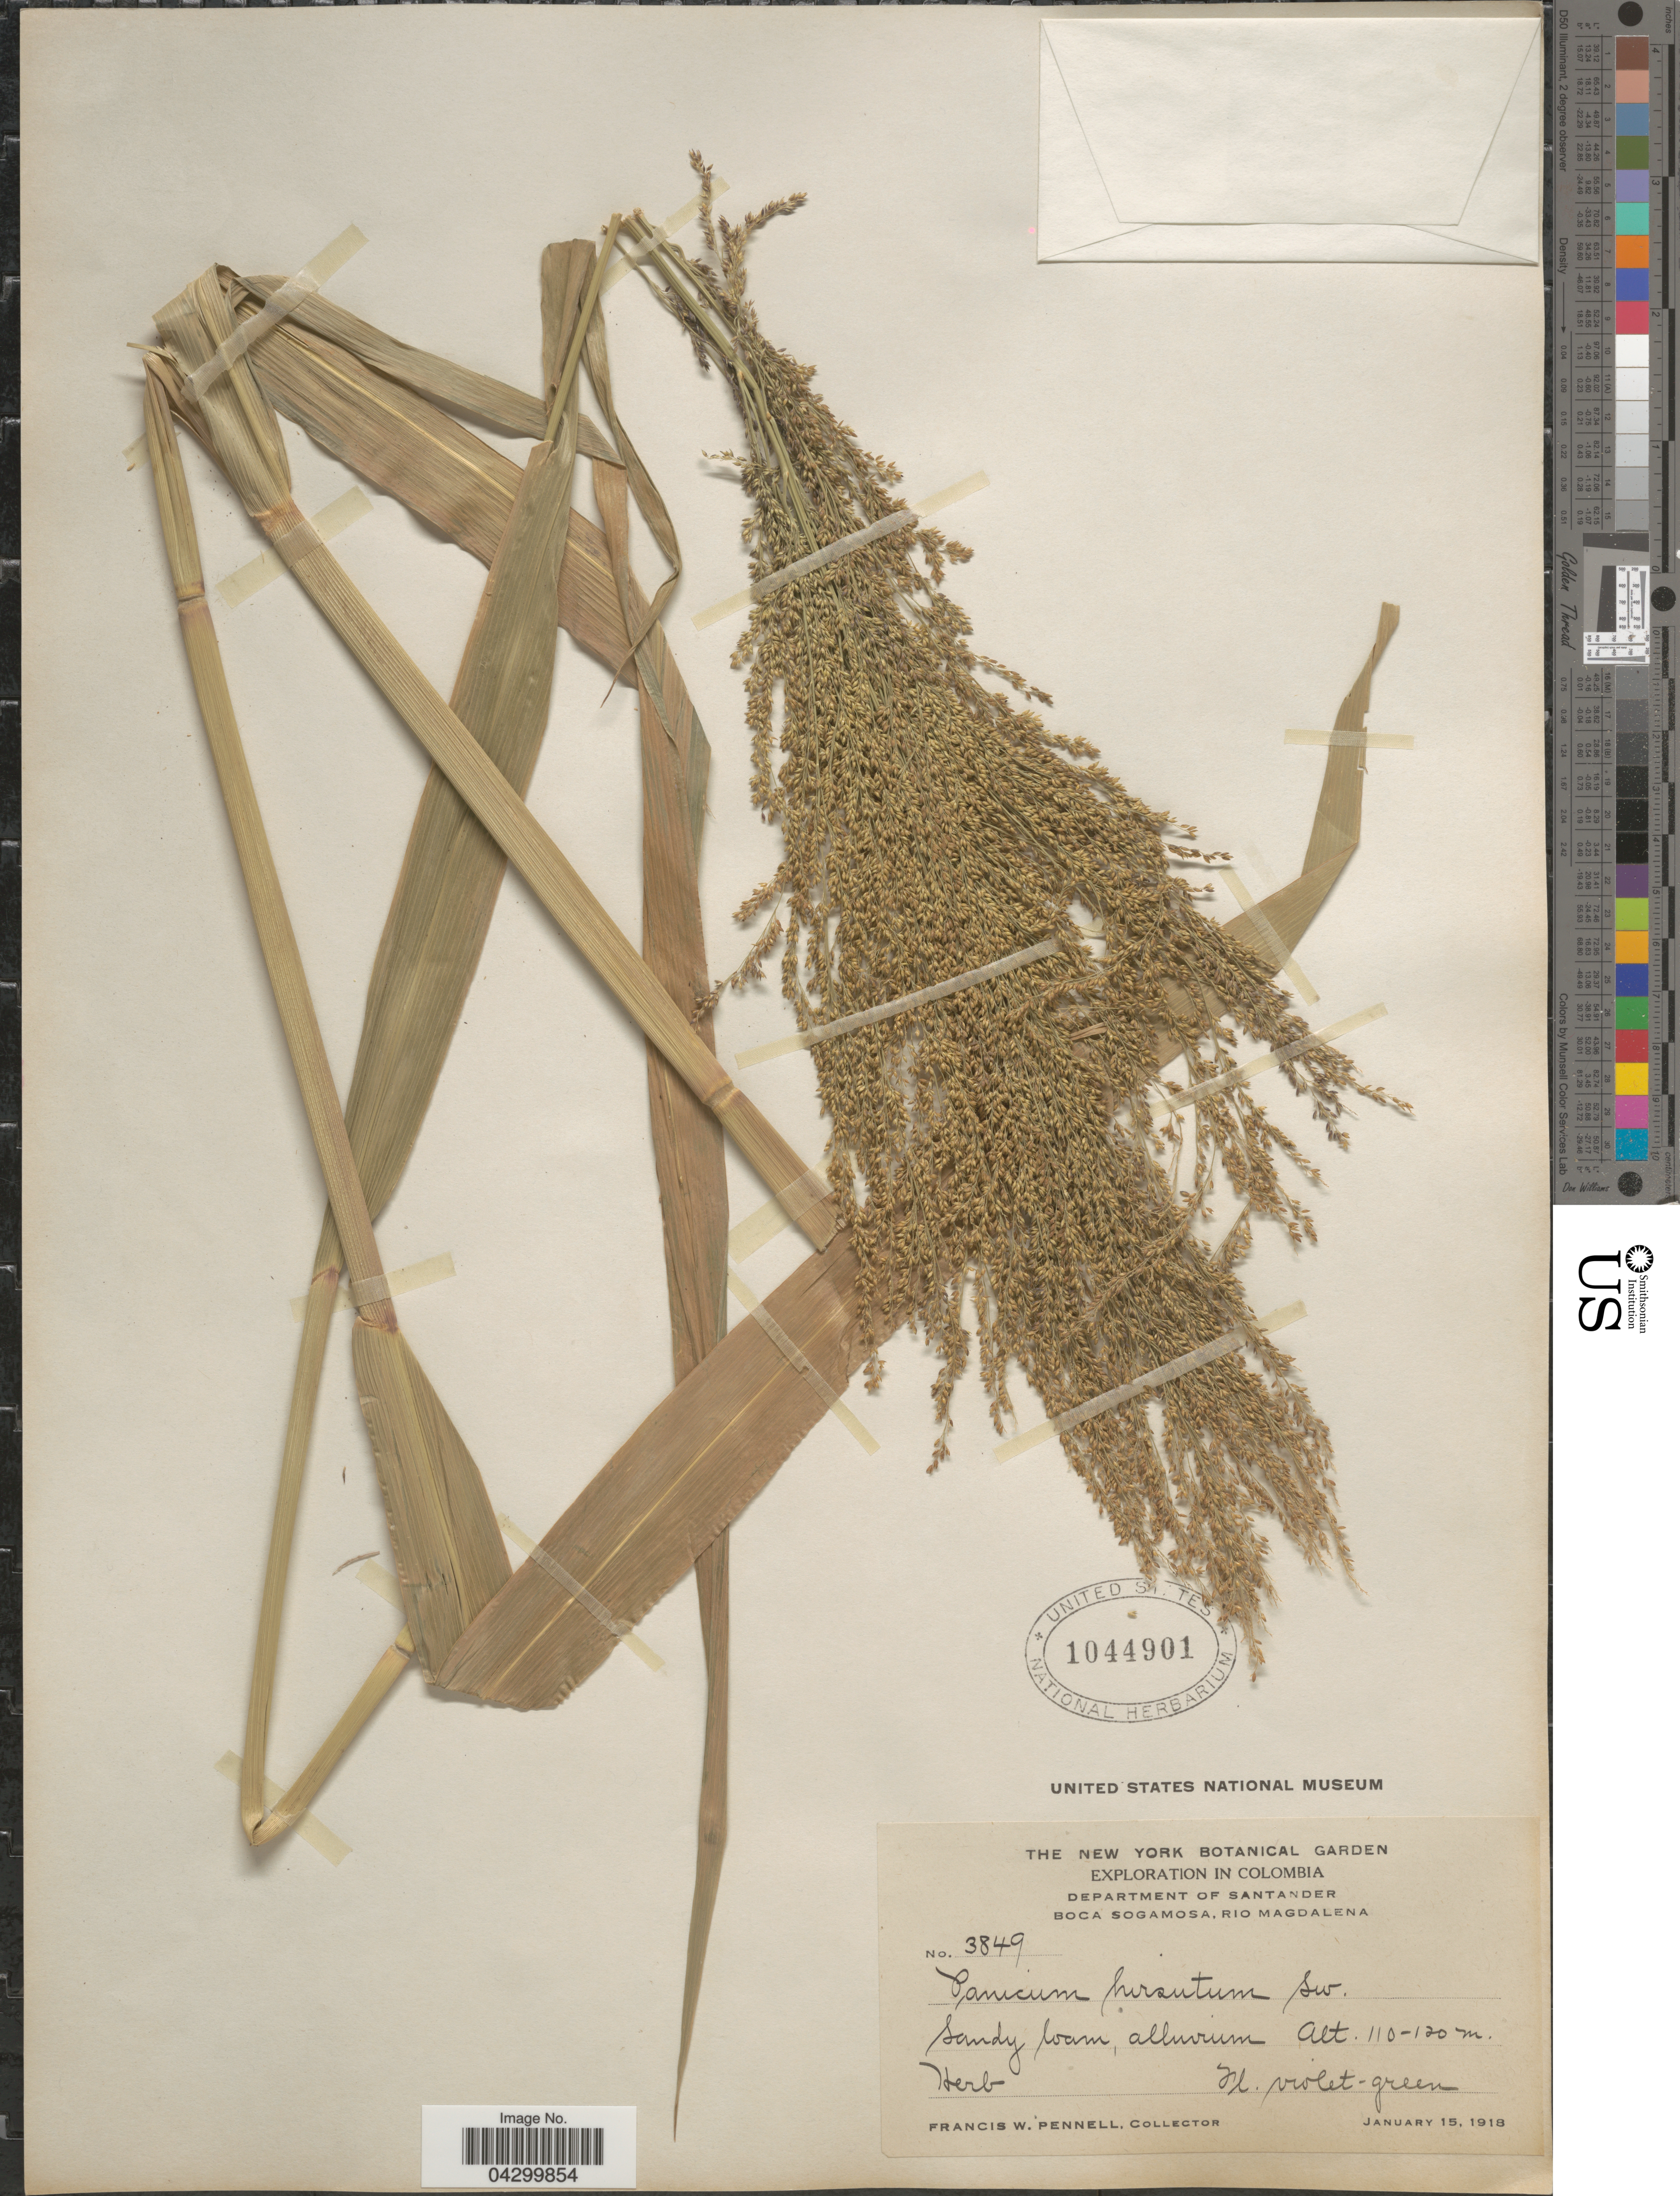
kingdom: Plantae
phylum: Tracheophyta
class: Liliopsida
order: Poales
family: Poaceae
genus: Panicum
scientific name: Panicum hirsutum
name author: Sw.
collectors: F. W. Pennell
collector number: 3849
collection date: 1918-01-15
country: Colombia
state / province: Santander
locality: Exploration in Colombia. Department of Santander. Boca Sogamosa, Rio Magdalena.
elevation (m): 110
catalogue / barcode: US 1044901